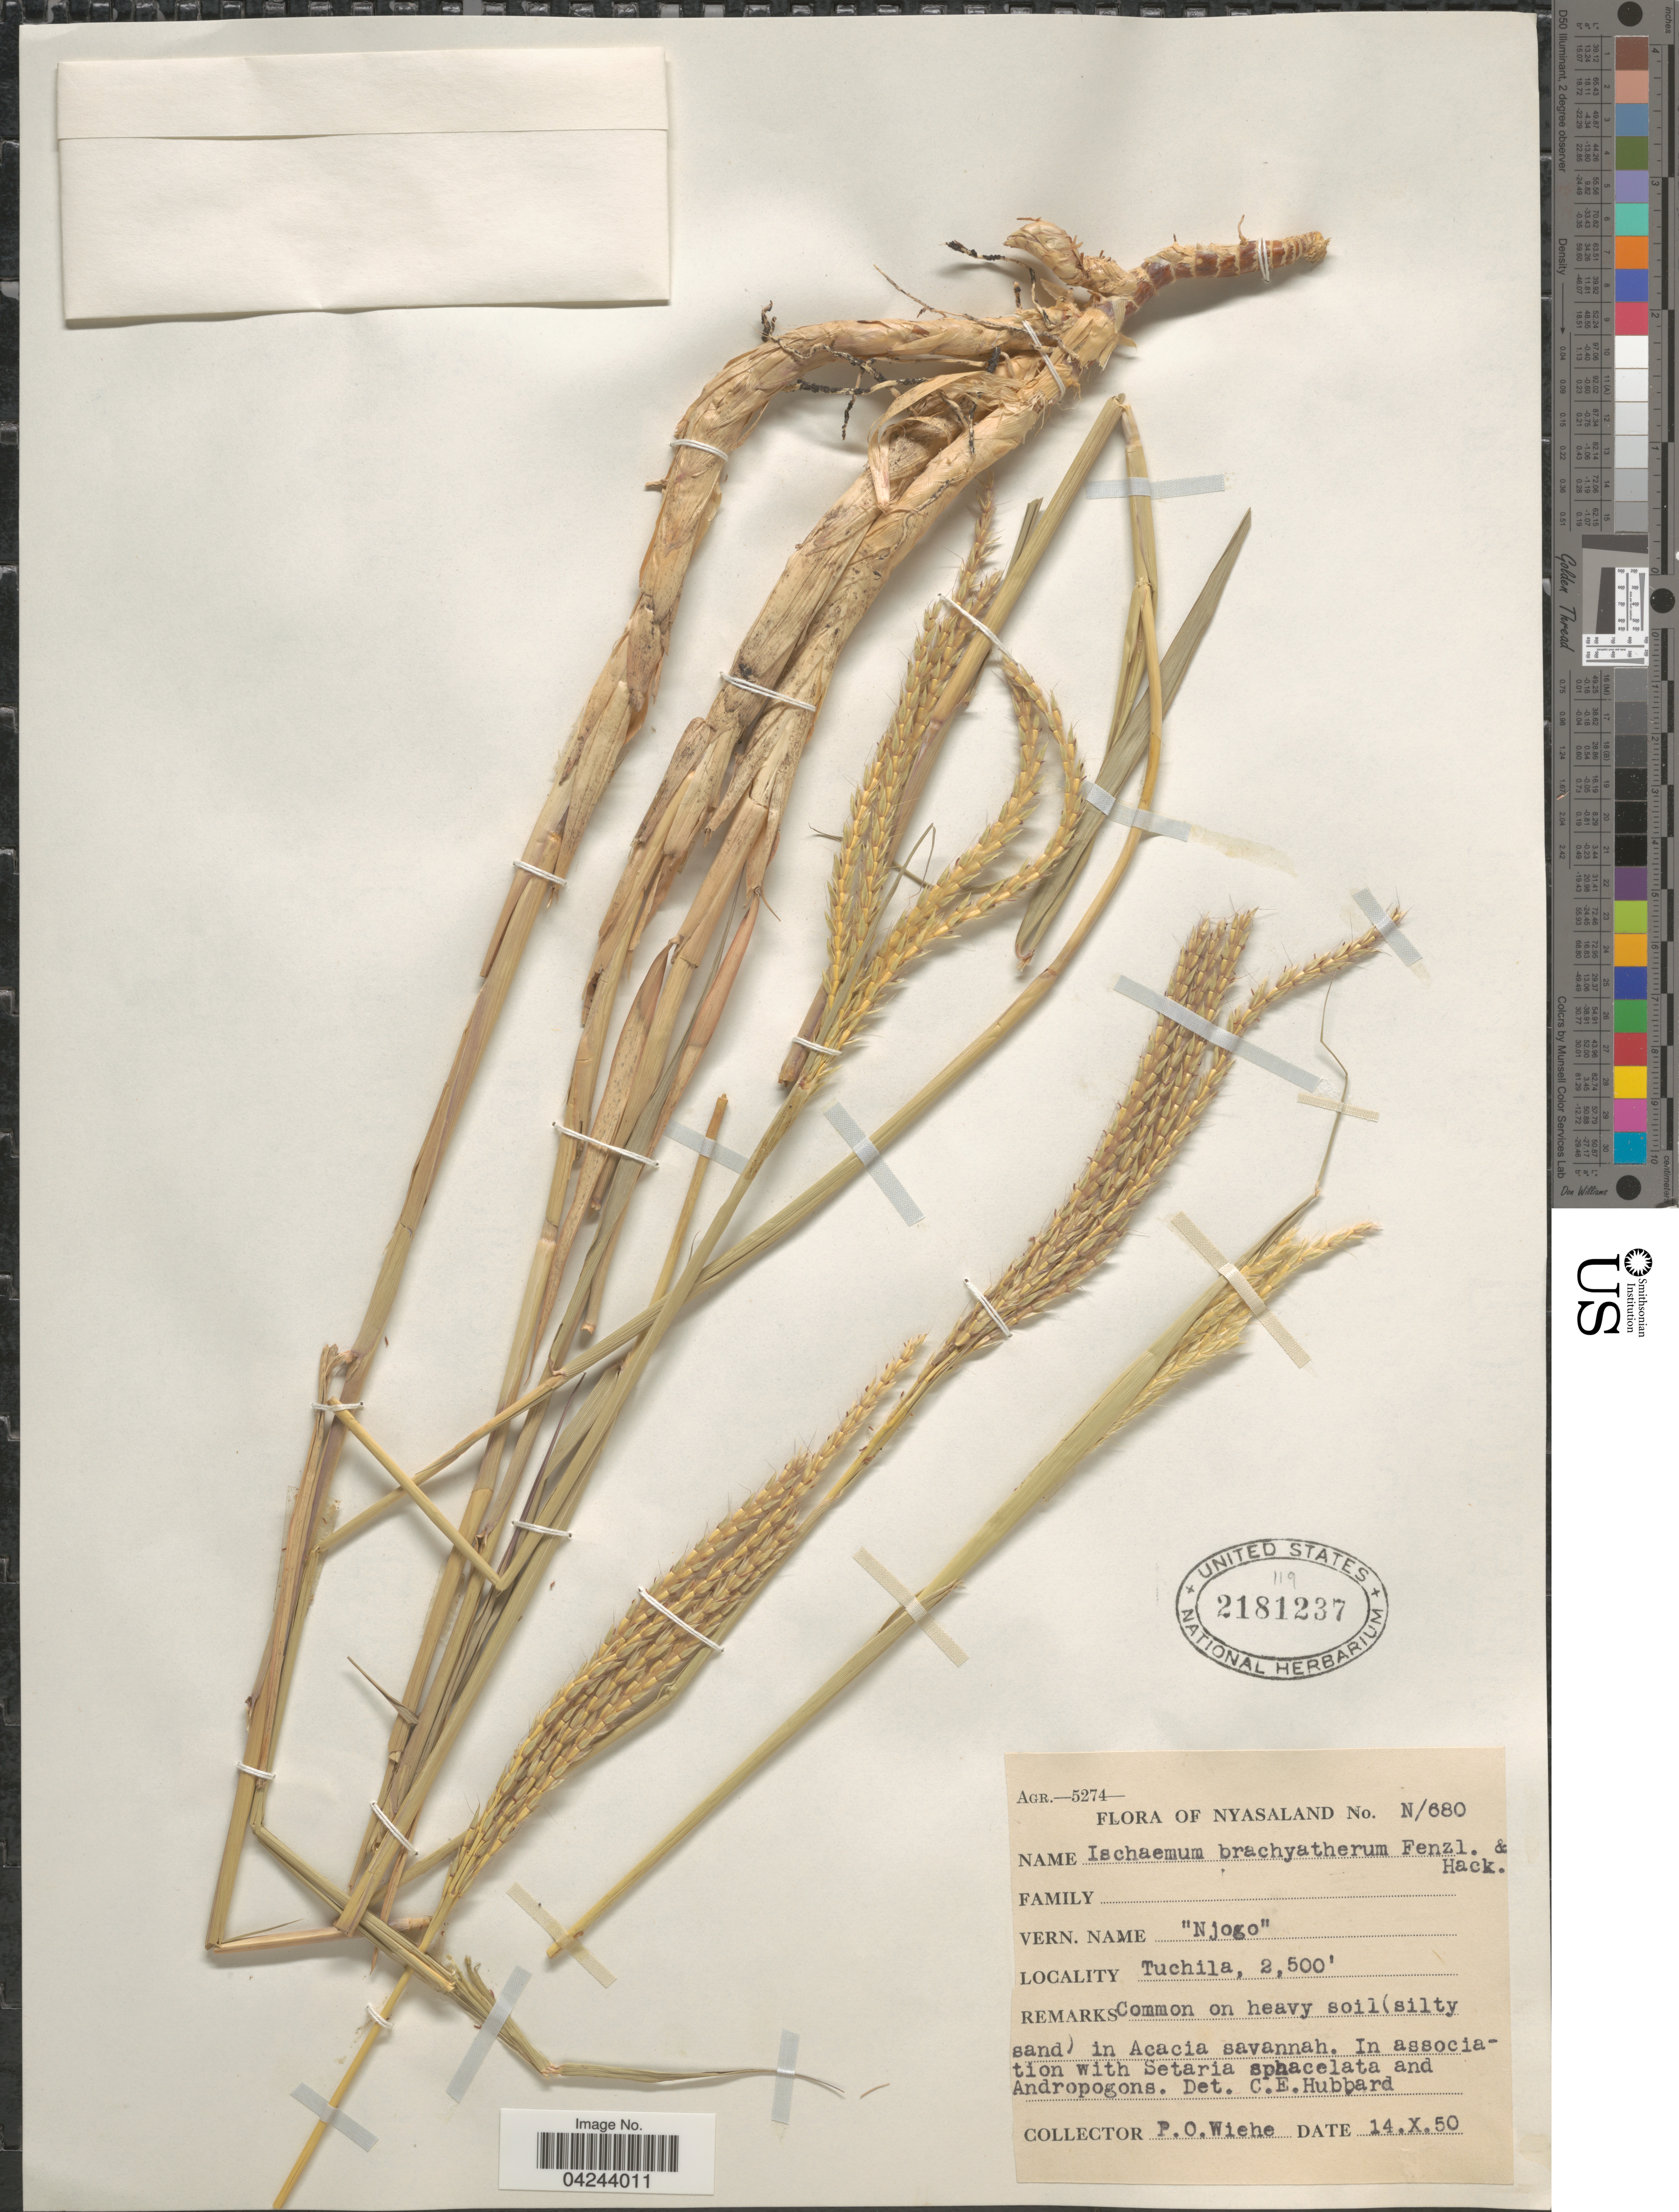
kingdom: Plantae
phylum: Tracheophyta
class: Liliopsida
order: Poales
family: Poaceae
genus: Ischaemum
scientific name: Ischaemum afrum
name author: (J.F. Gmel.) Dandy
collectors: P. Wiehe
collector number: N/680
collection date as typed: Transcribed d/m/y: 14/10/50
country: Malawi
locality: Nyasaland. Tuchila.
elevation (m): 762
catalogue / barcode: US 2181237